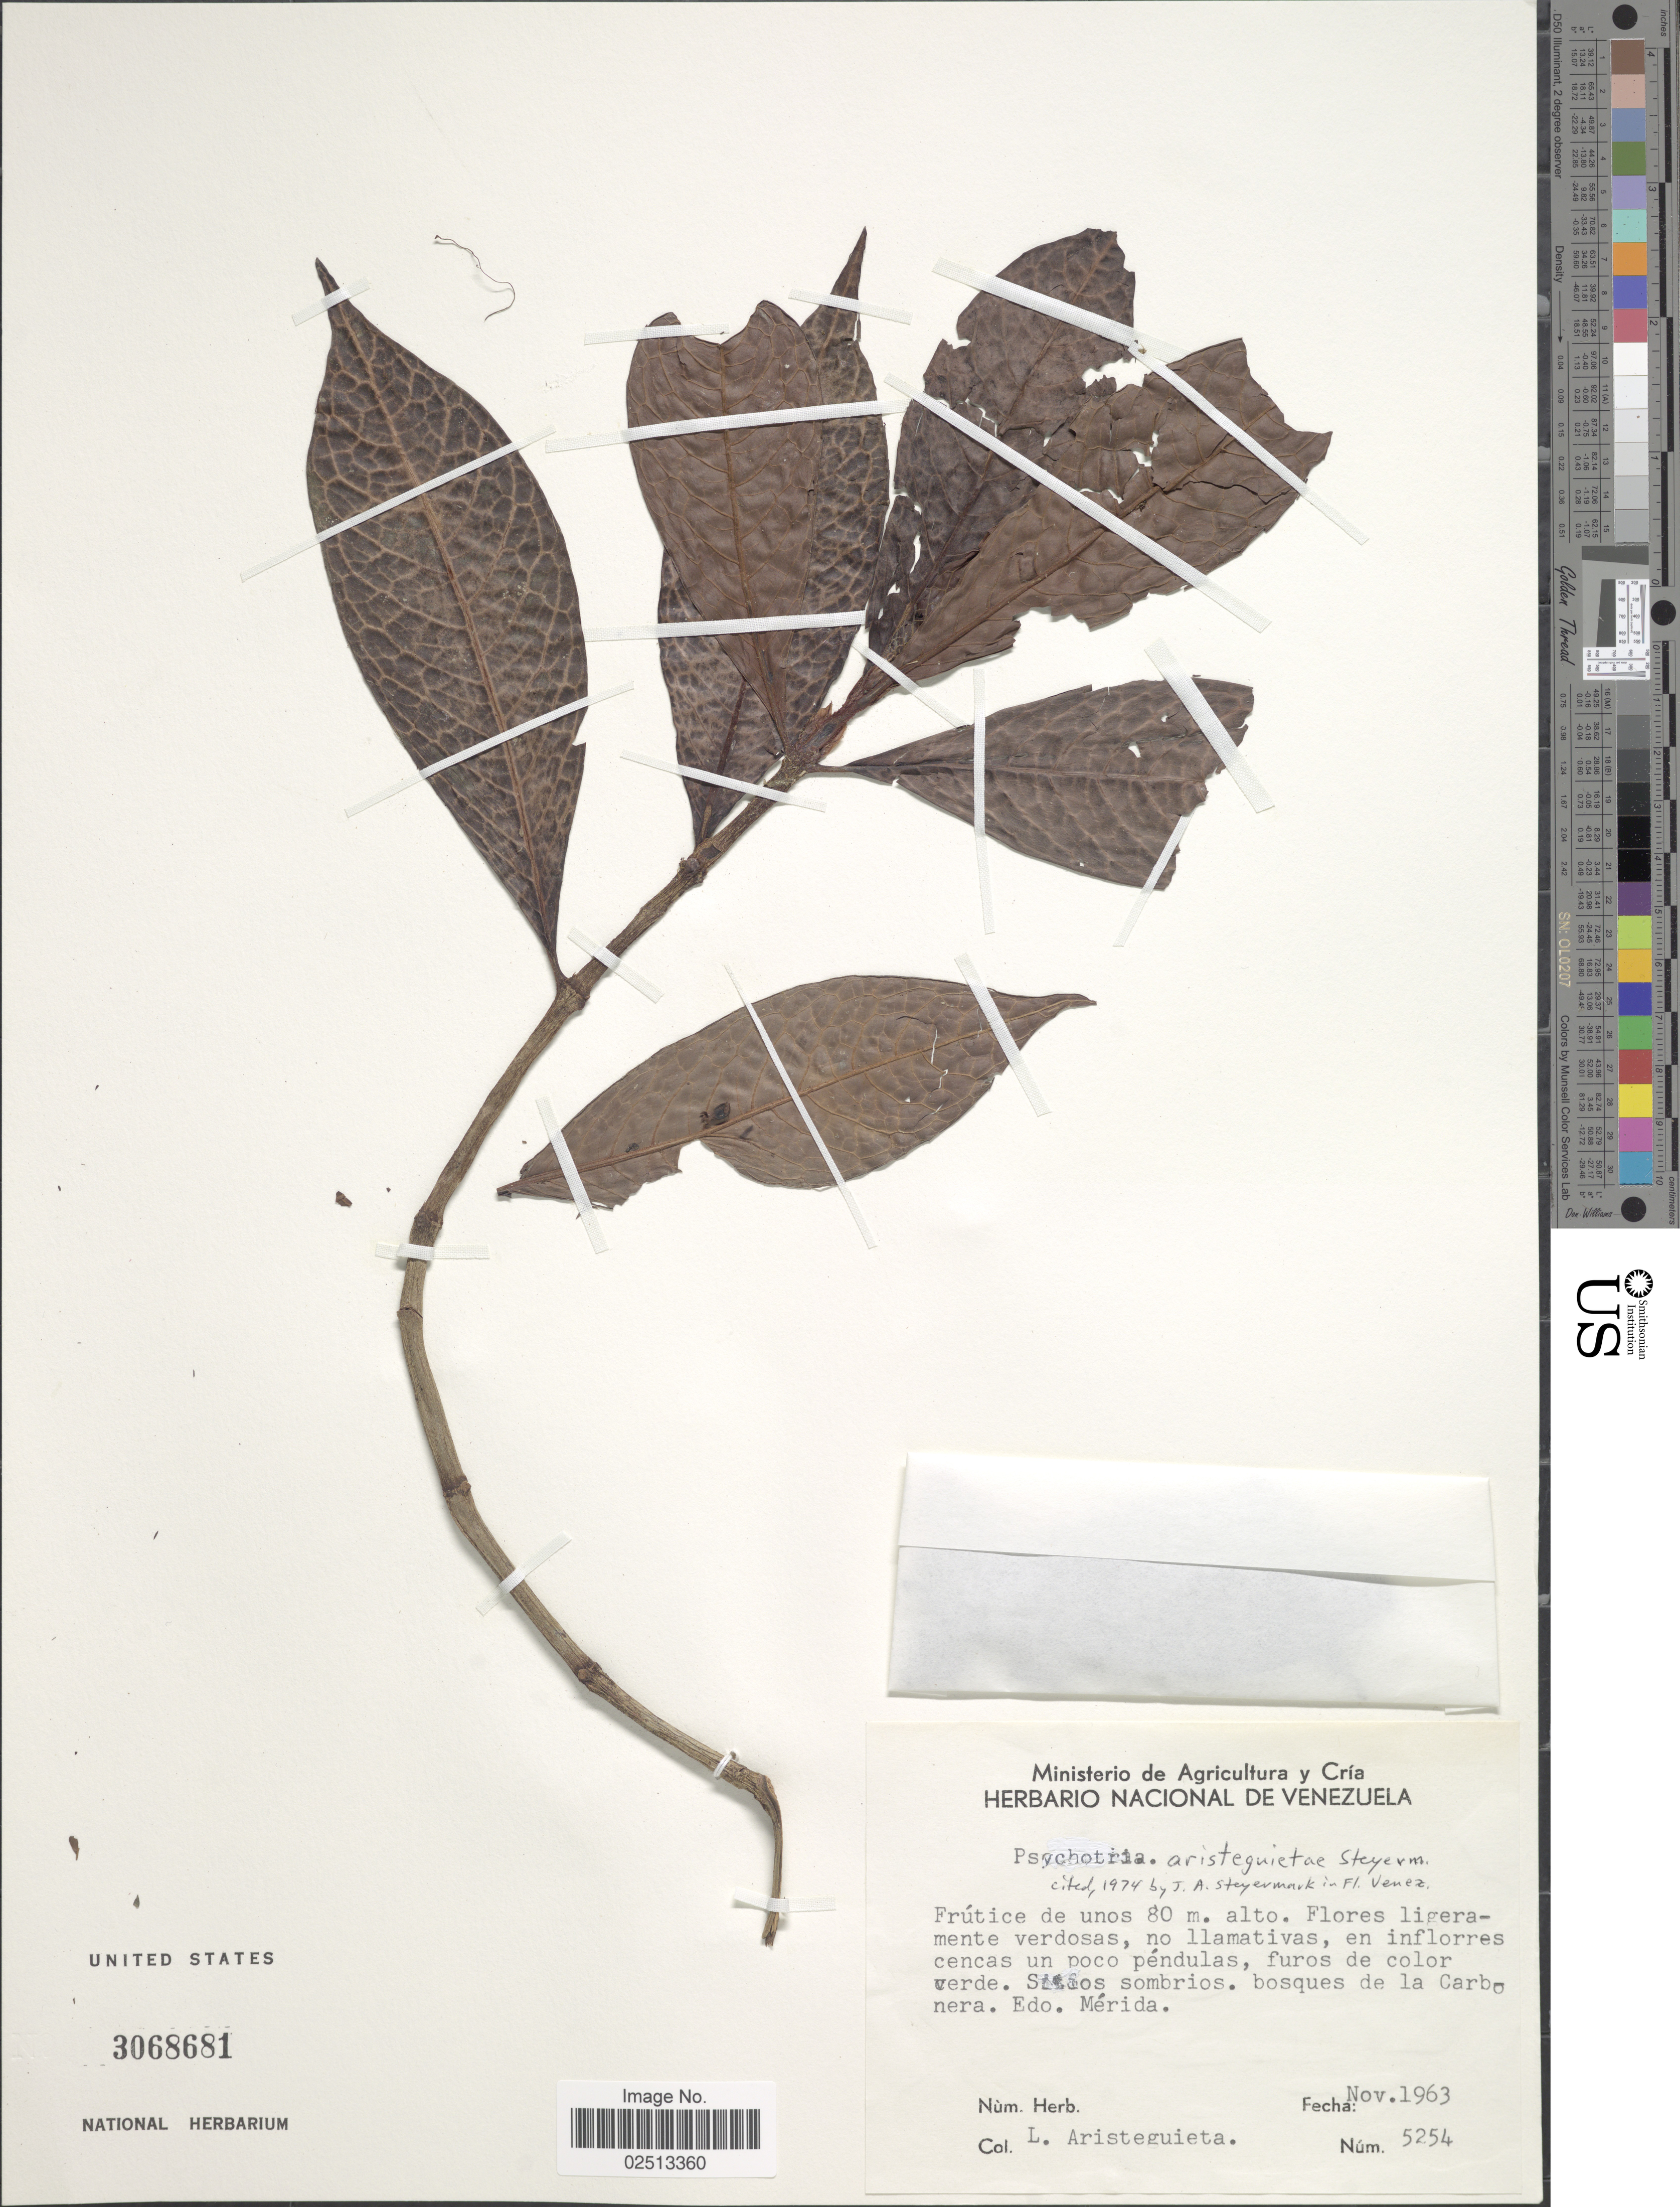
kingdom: Plantae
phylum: Tracheophyta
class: Magnoliopsida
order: Gentianales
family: Rubiaceae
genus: Psychotria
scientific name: Psychotria aristeguietae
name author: Steyerm.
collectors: L. Aristeguieta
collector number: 5254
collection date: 1963-11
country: Venezuela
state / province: Mérida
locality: Bosques de la Carbonera, Edo. Merida.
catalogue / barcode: US 3068681